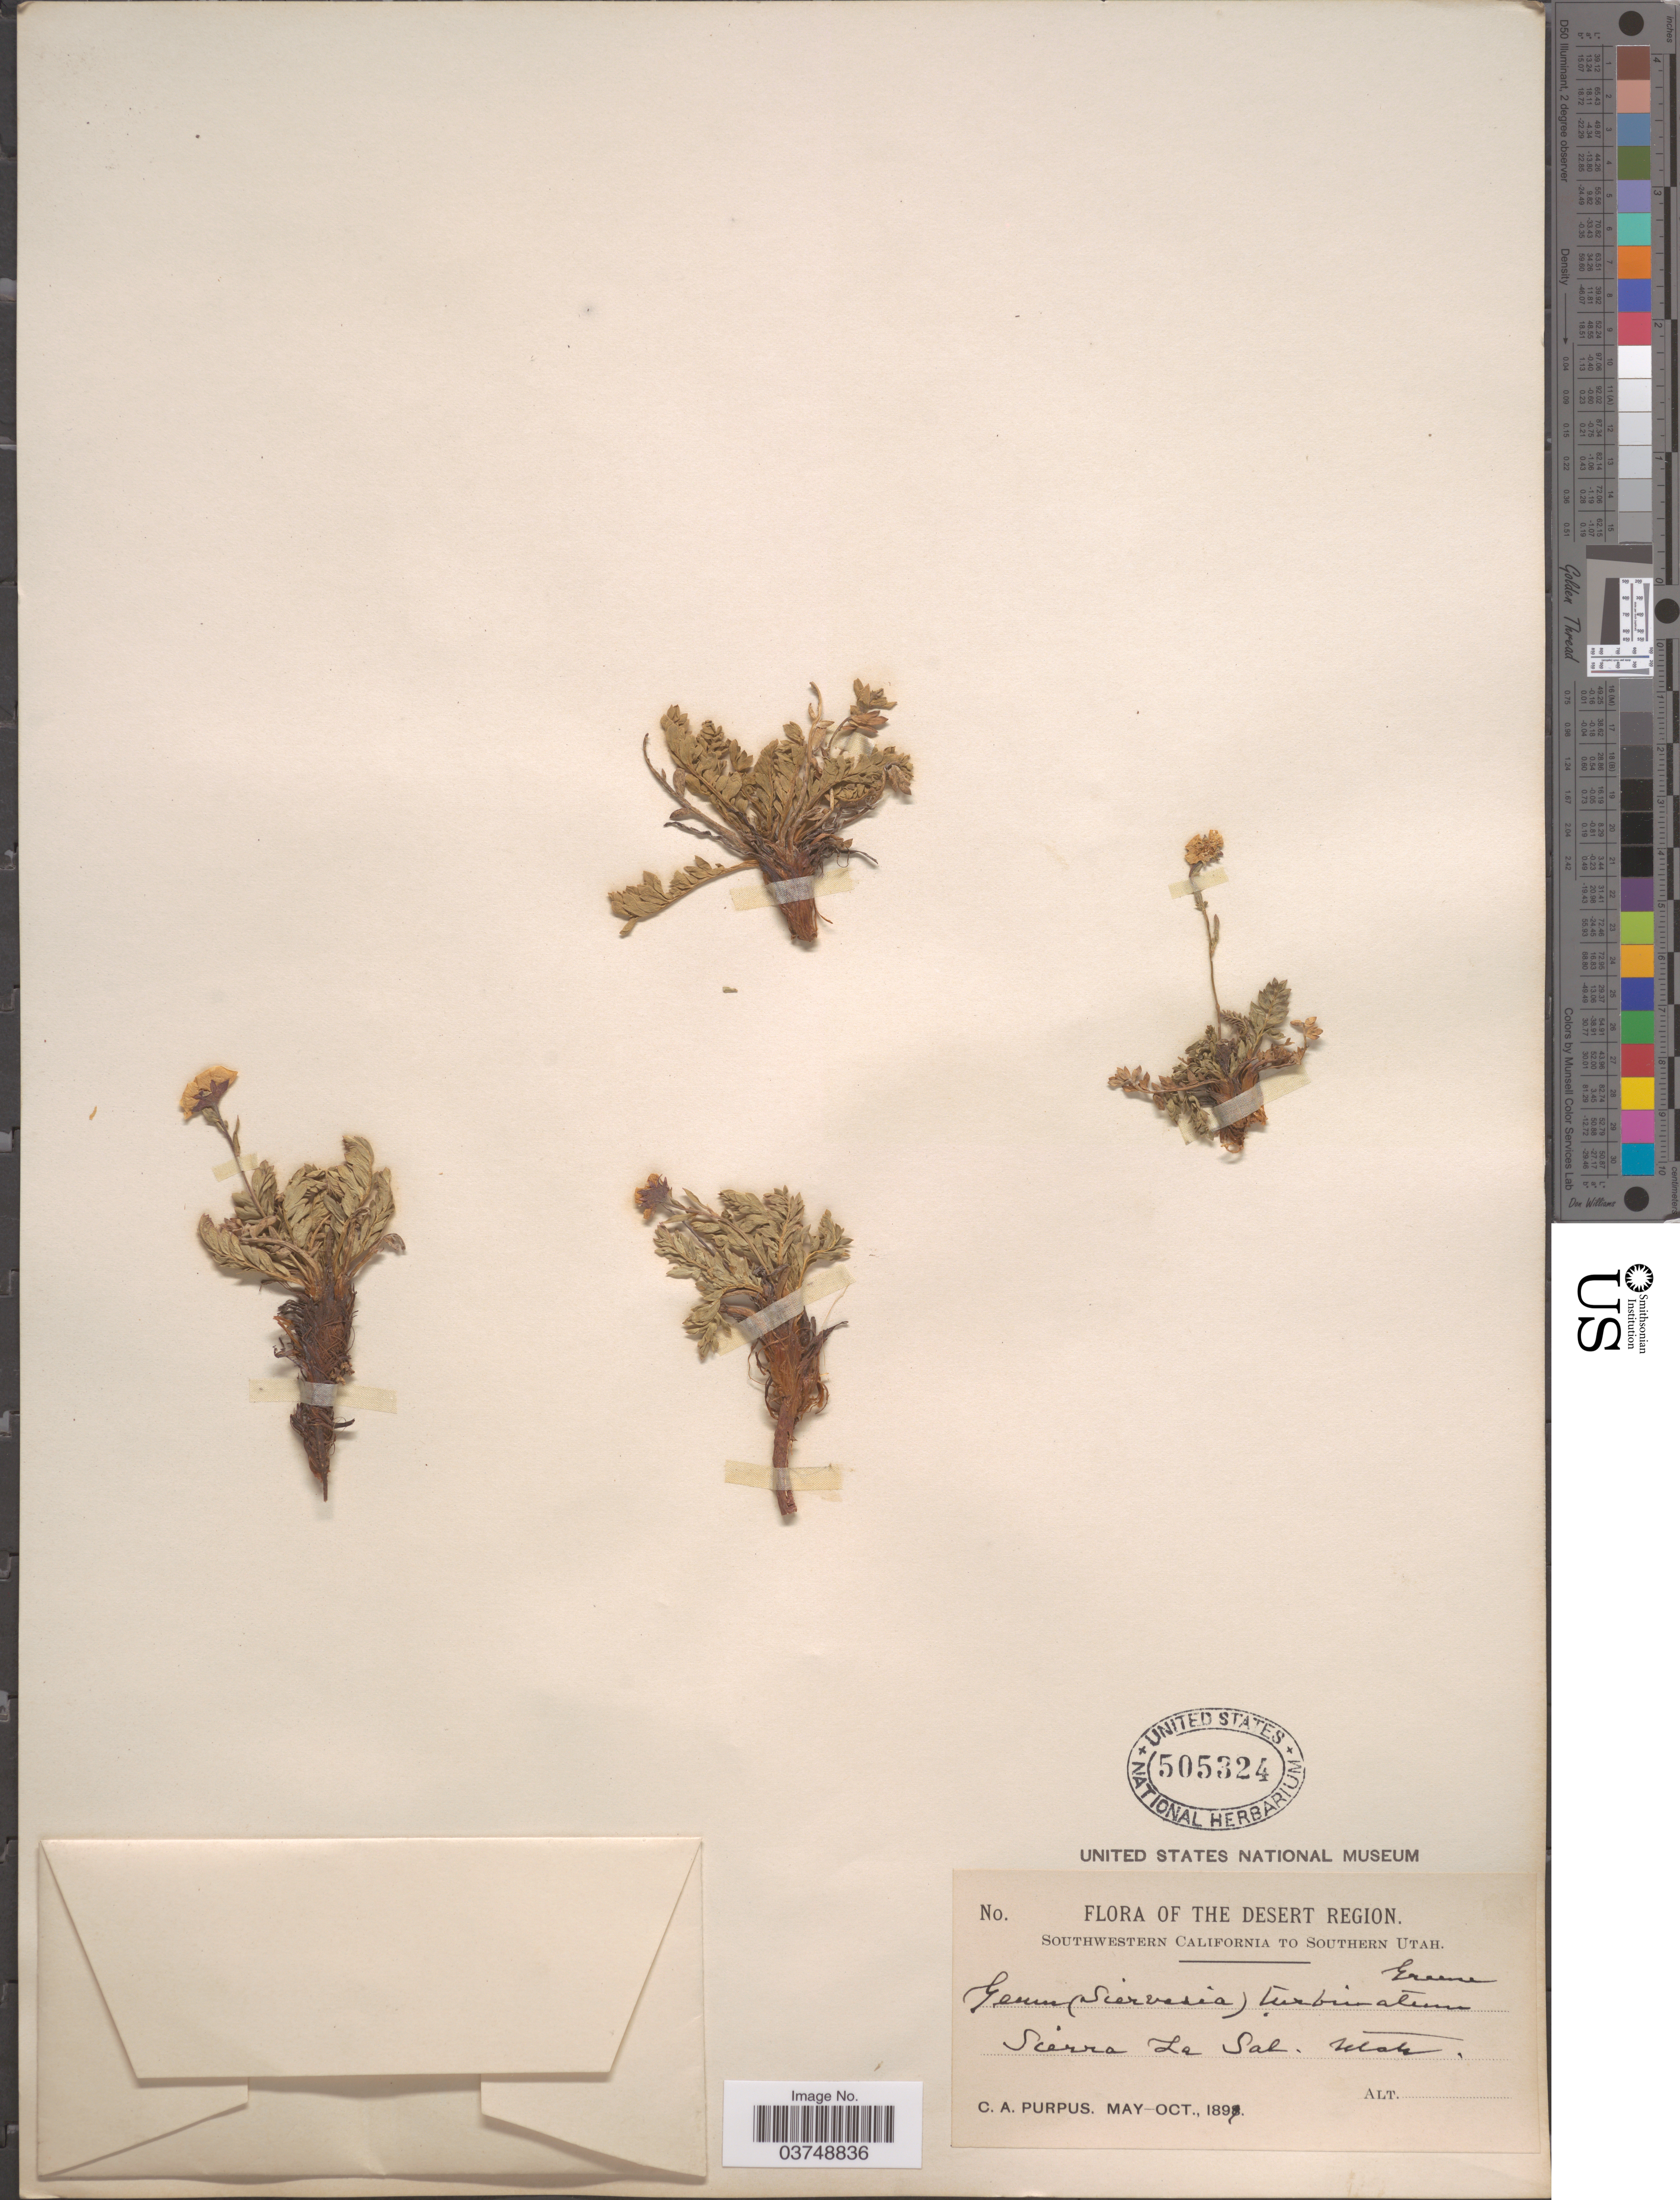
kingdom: Plantae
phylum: Tracheophyta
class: Magnoliopsida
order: Rosales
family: Rosaceae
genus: Geum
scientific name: Geum rossii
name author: (R. Br.) Ser.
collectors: C. A. Purpus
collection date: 1897-05/1897-10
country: United States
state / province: Utah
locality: The Desert Region. Southern Utah. Sierra La Sal.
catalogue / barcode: US 505324